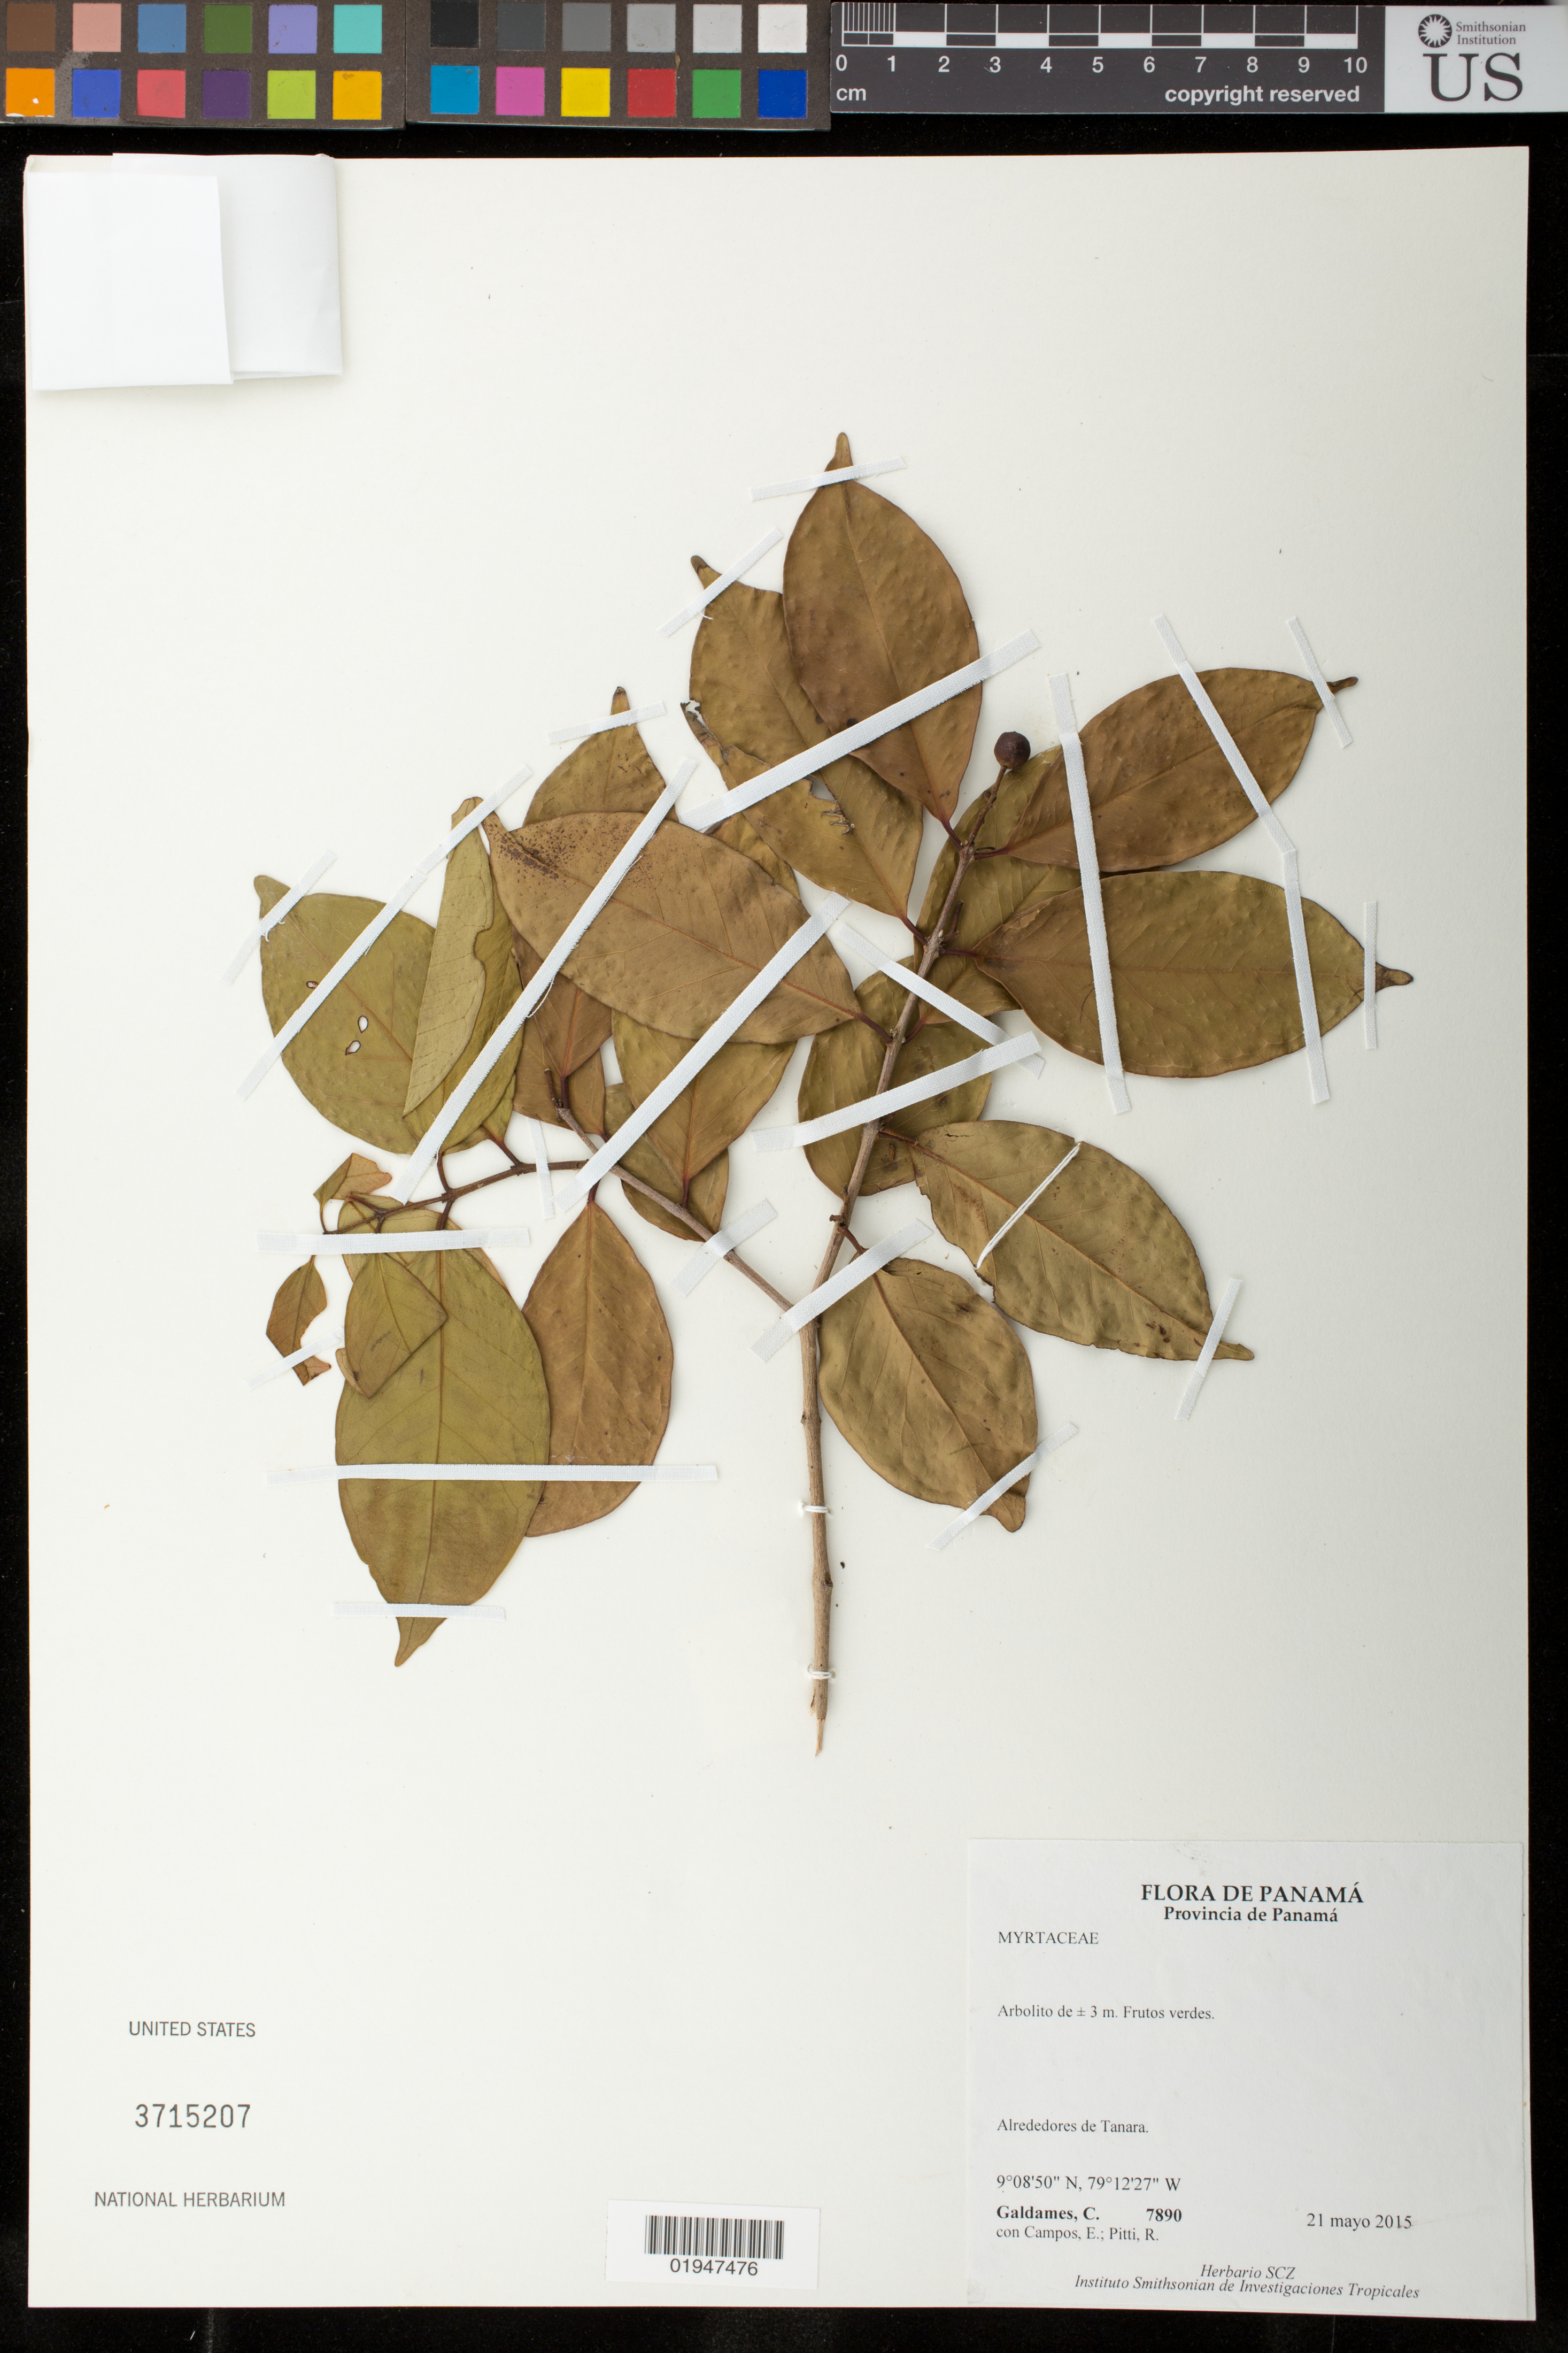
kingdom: Plantae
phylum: Tracheophyta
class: Magnoliopsida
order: Myrtales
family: Myrtaceae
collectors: C. Galdames, E. Campos & R. Pitti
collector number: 7890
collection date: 2015-05-21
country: Panama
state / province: Panamá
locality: Tanara, alrededores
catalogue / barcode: US 3715207